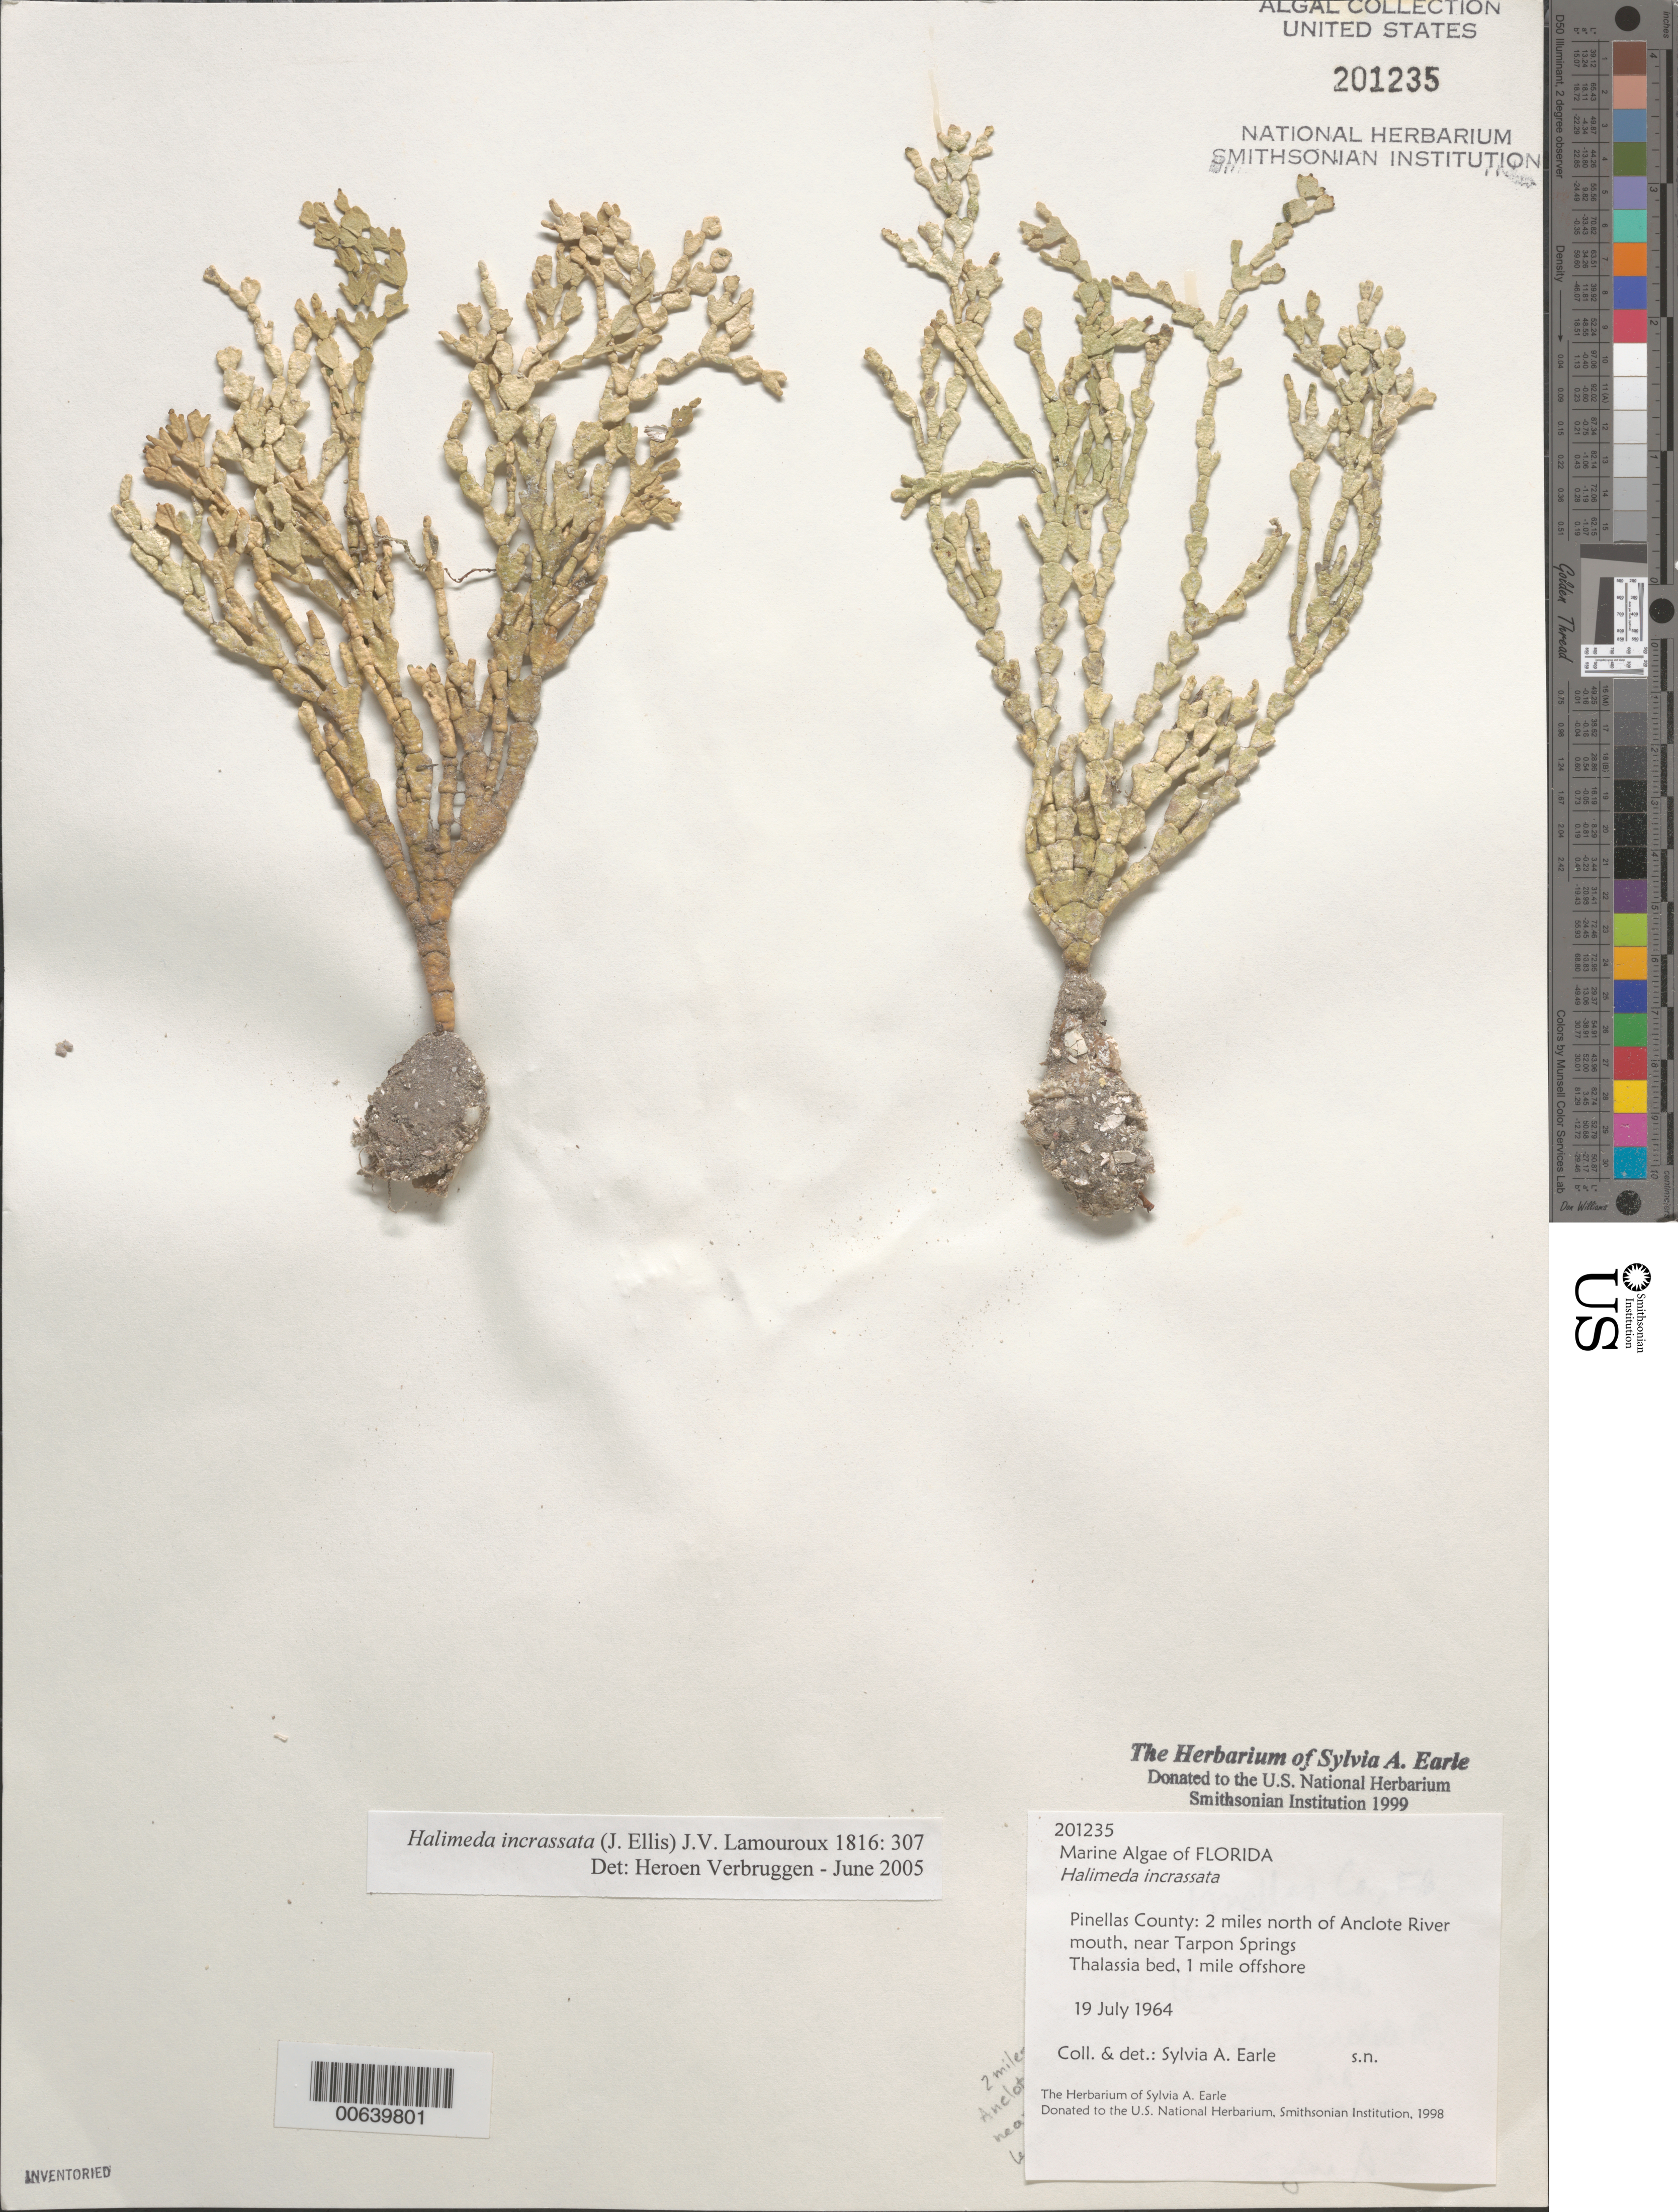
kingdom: Plantae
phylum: Chlorophyta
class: Ulvophyceae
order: Bryopsidales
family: Halimedaceae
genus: Halimeda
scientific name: Halimeda incrassata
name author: (J. Ellis) J.V.Lamouroux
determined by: Earle, S. A.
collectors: S. A. Earle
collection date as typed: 19 Jul 1964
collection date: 1964-07-19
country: United States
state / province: Florida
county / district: Pinellas County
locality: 2 miles north of Anclote River mouth, near Tarpon Springs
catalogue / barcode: US 201235